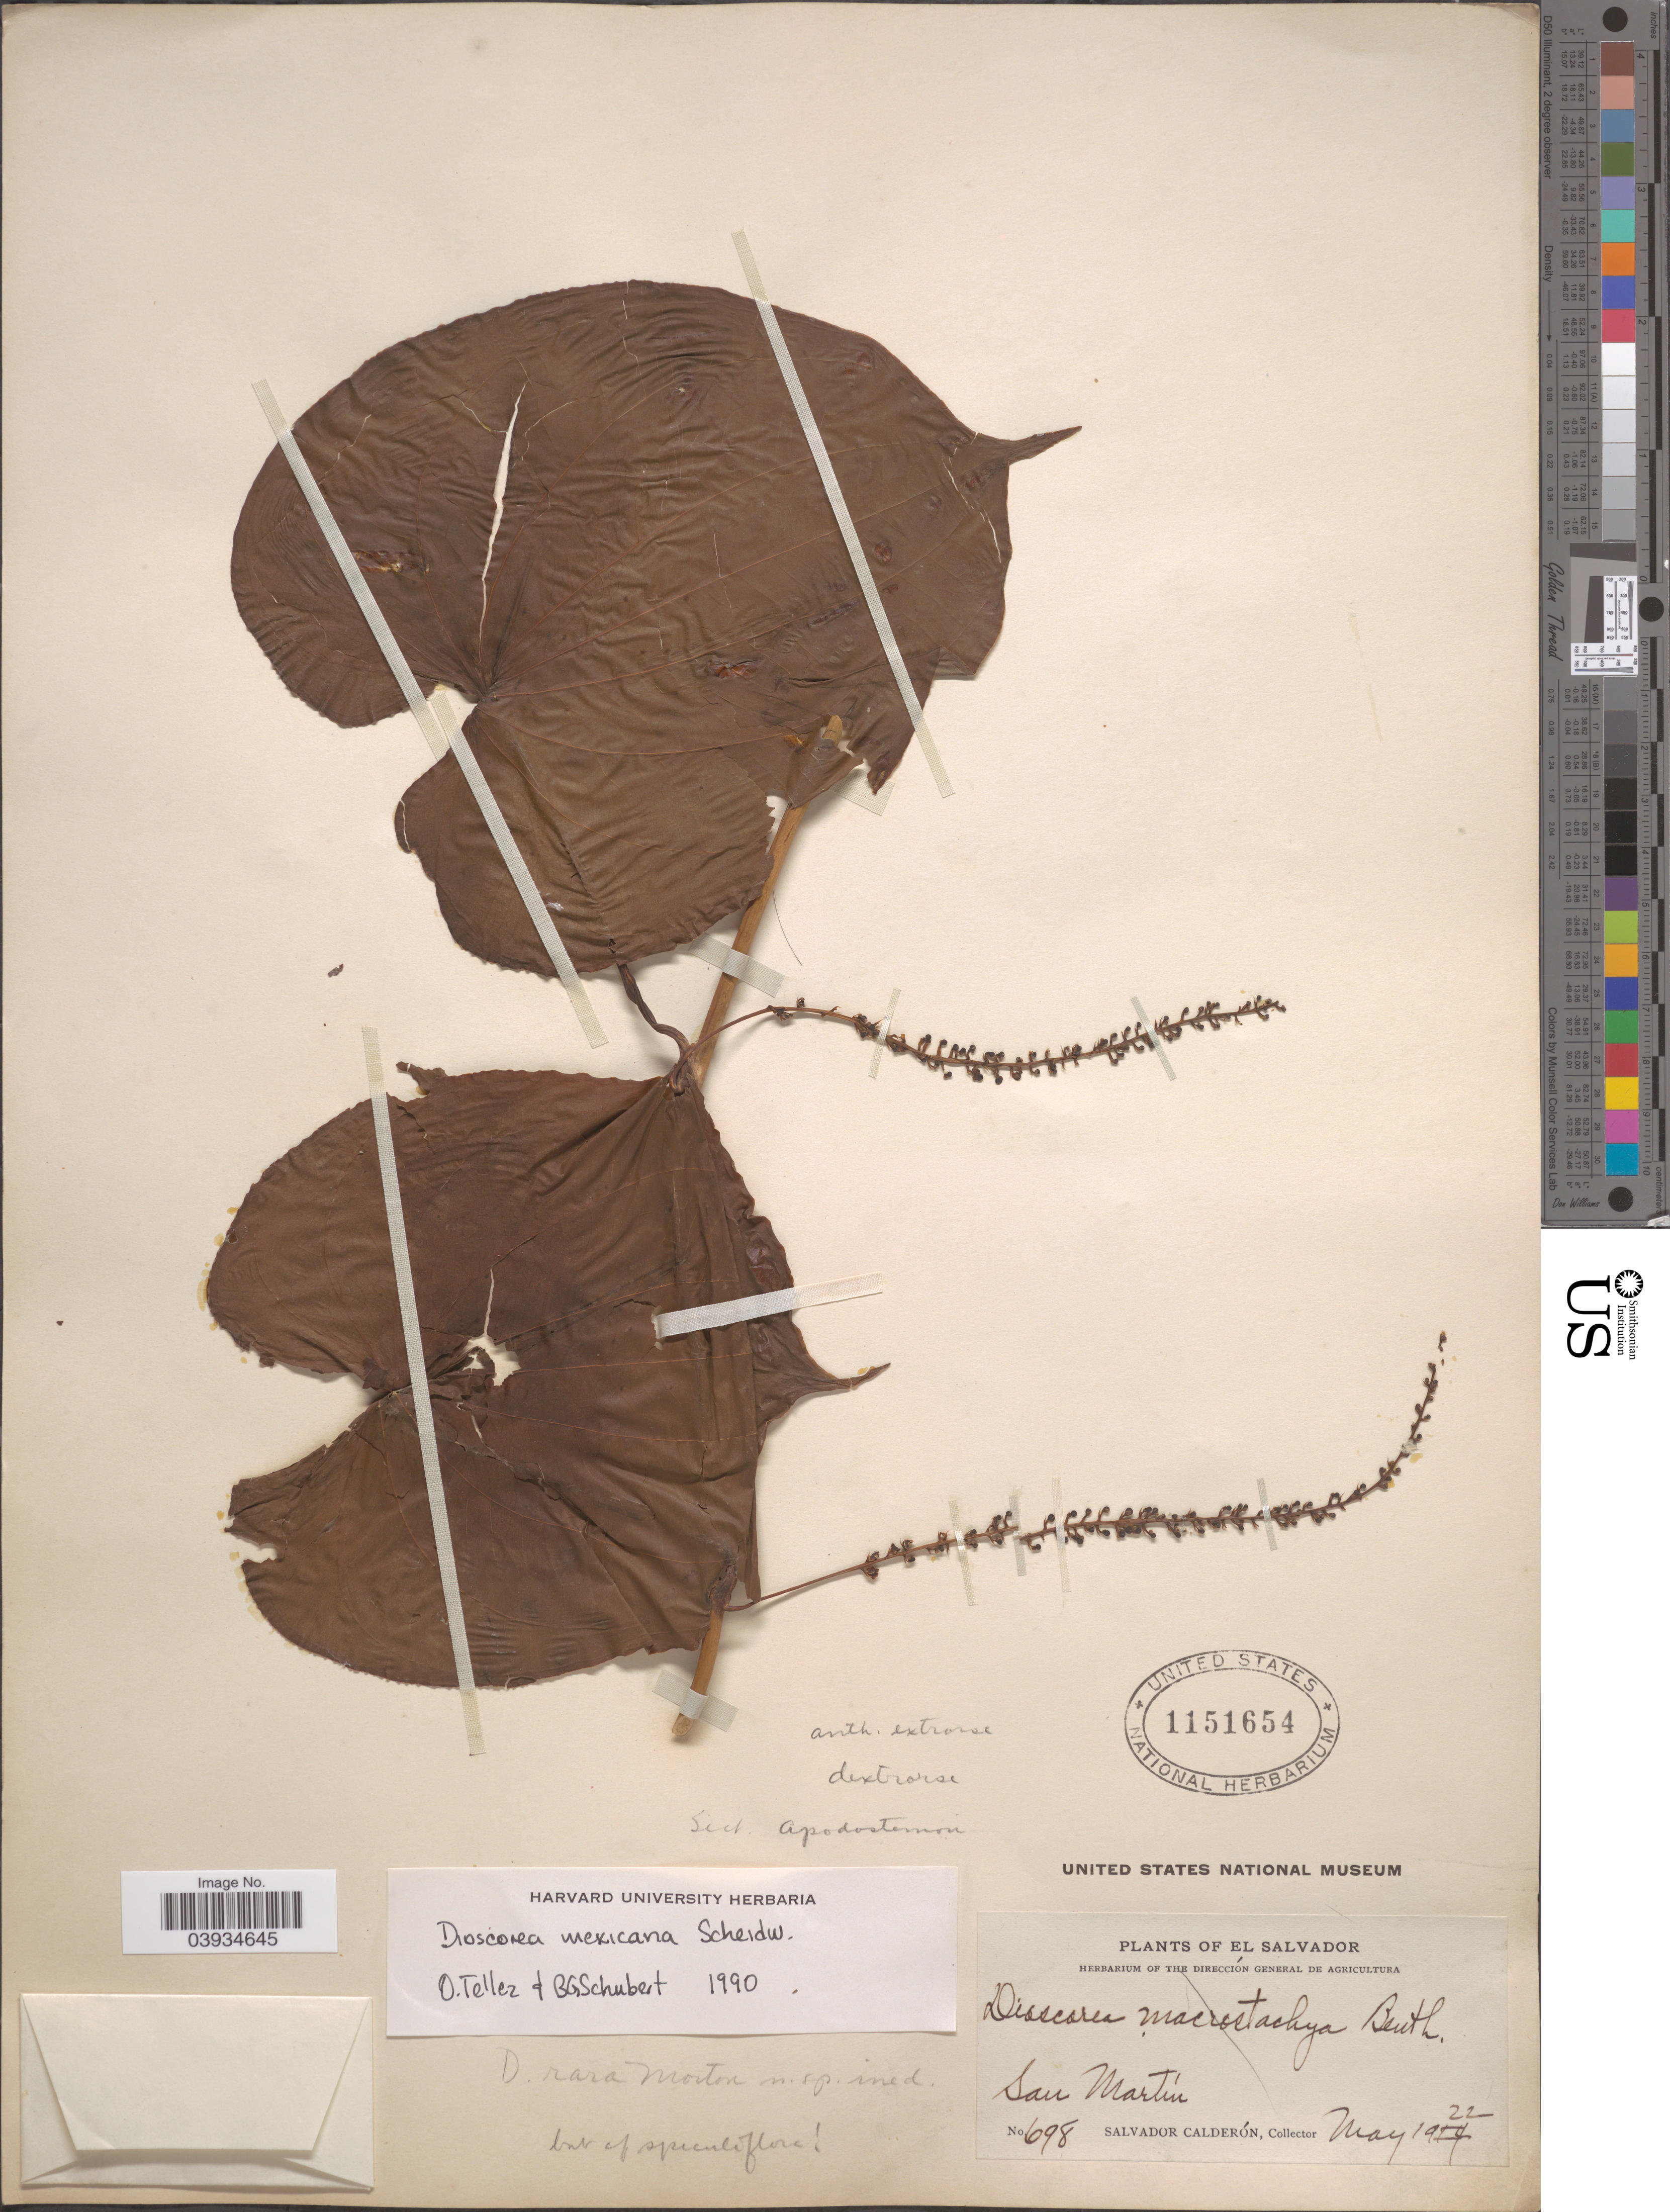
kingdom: Plantae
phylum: Tracheophyta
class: Liliopsida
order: Dioscoreales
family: Dioscoreaceae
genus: Dioscorea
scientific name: Dioscorea mexicana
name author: Scheidw.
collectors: S. Calderón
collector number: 698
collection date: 1922-05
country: El Salvador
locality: San Martín.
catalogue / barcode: US 1151654